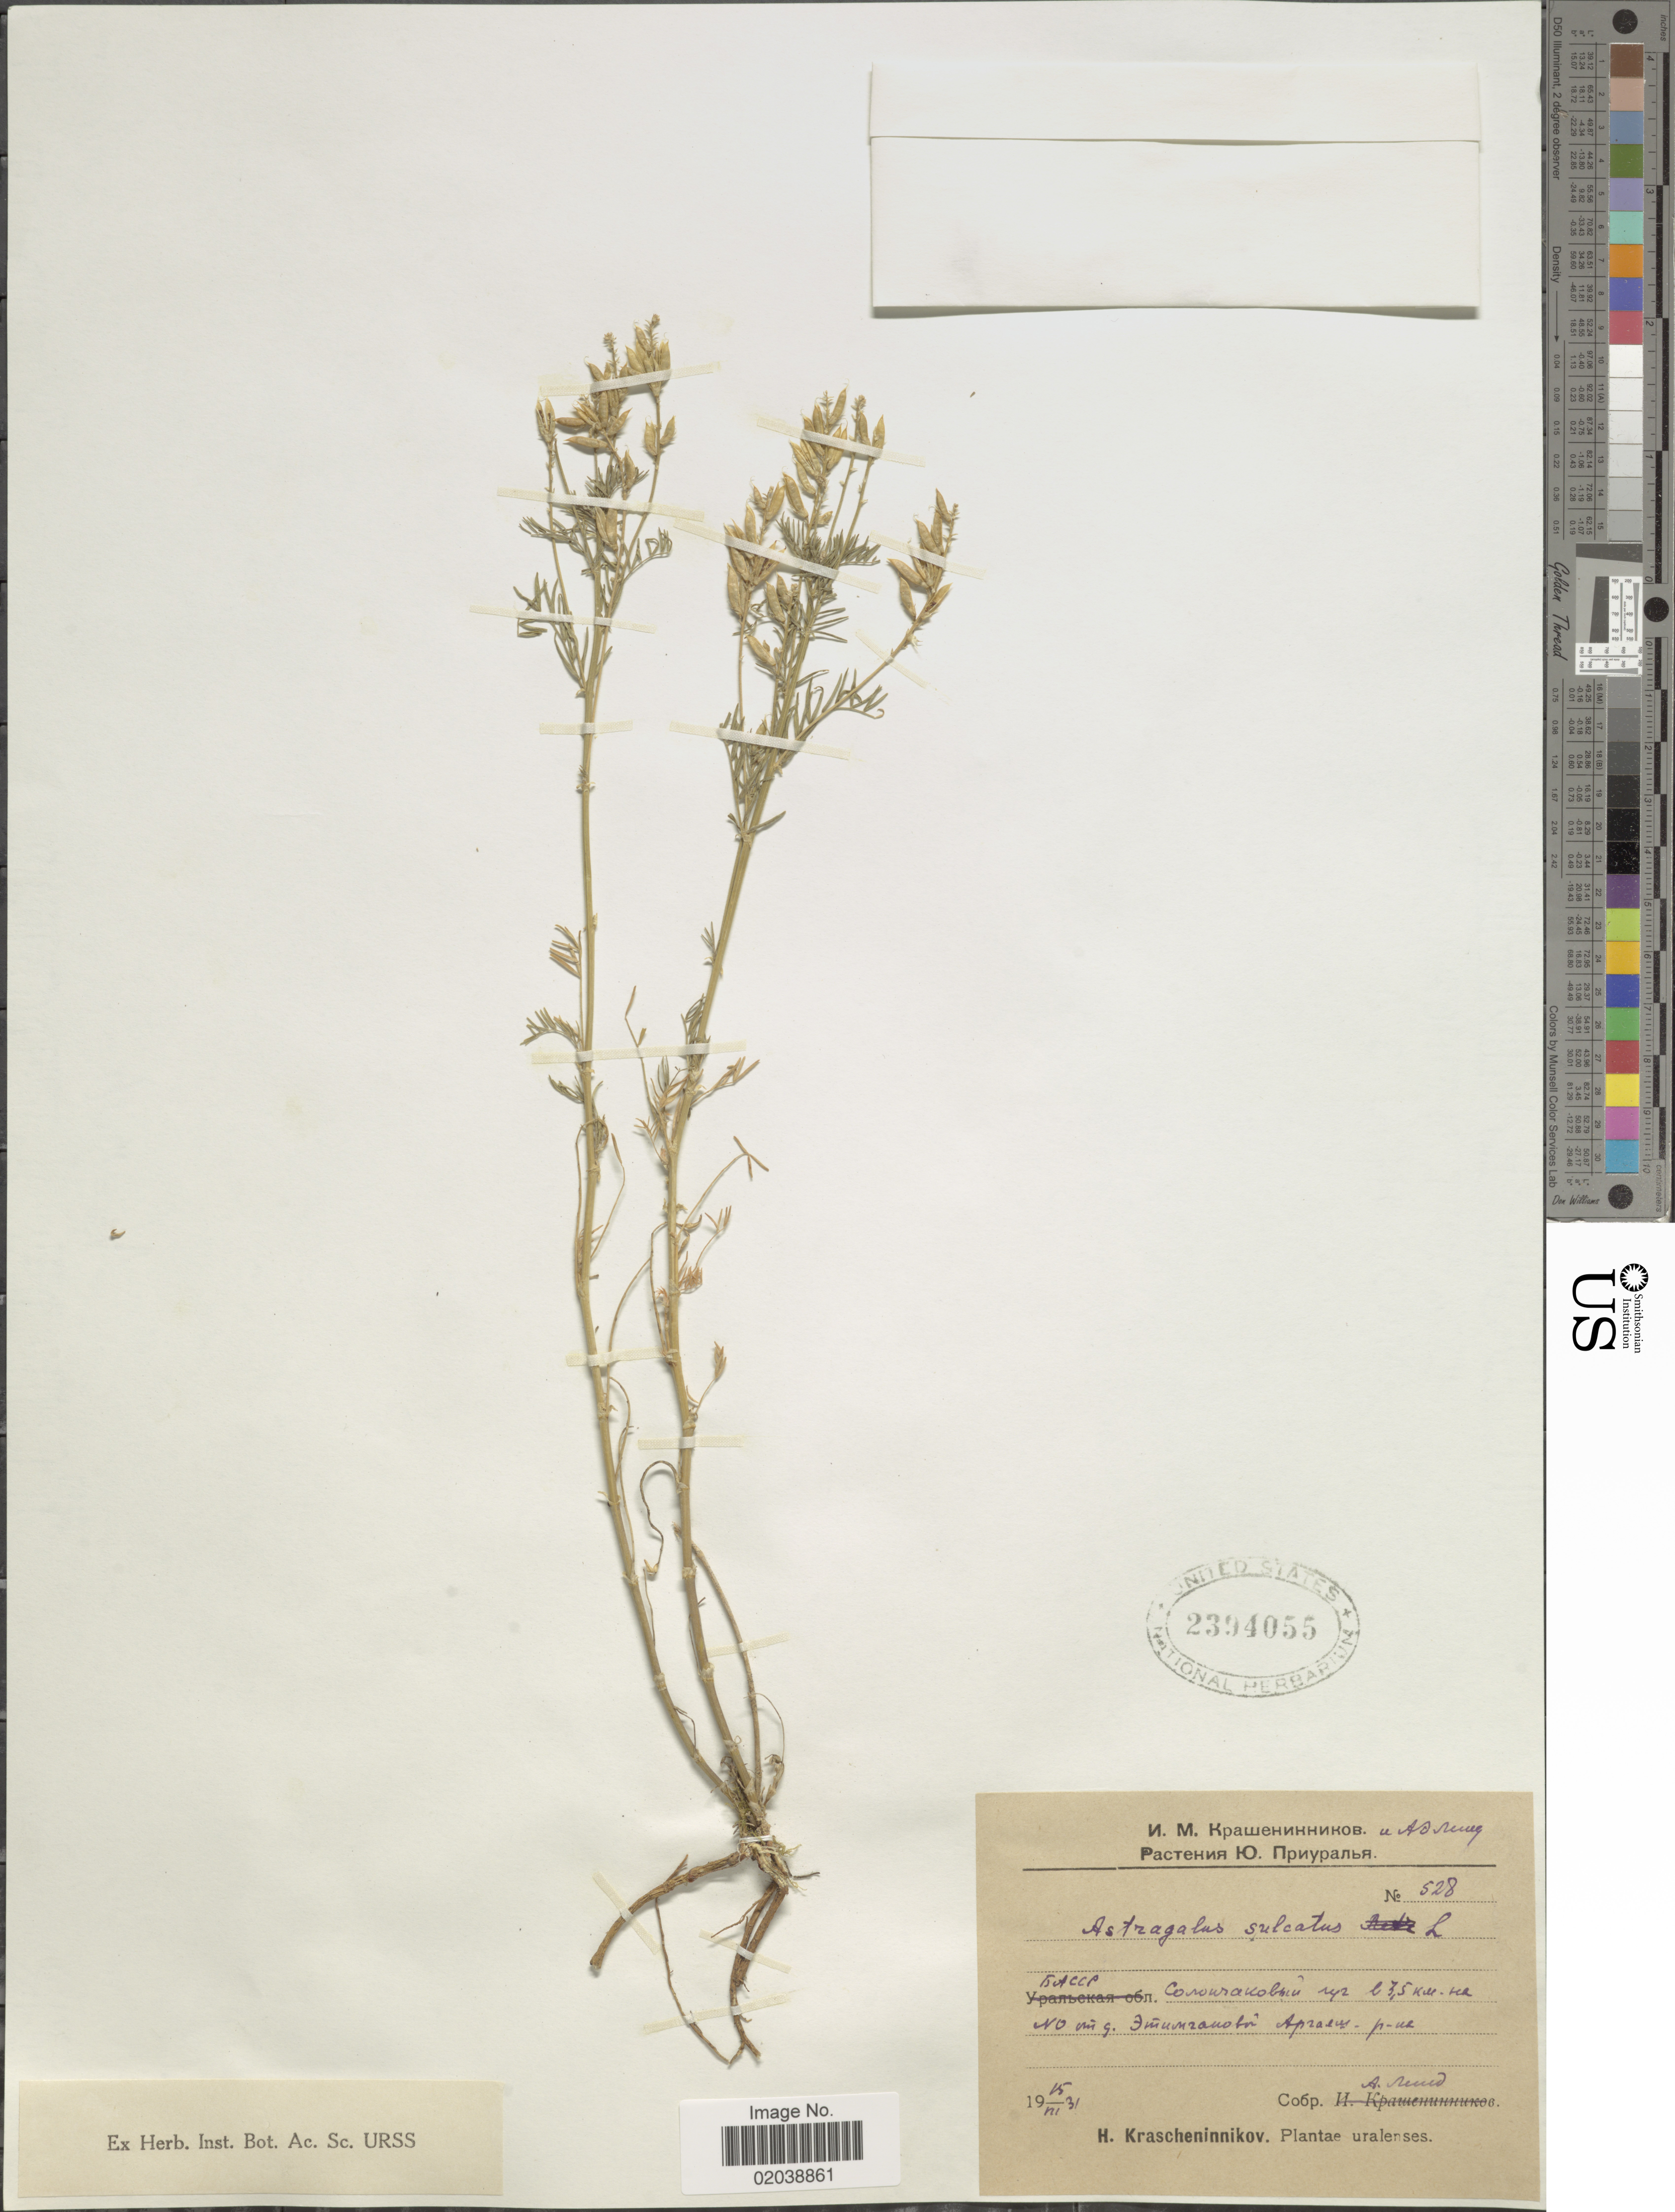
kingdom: Plantae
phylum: Tracheophyta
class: Magnoliopsida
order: Fabales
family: Fabaceae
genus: Astragalus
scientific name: Astragalus sulcatus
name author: L.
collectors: H. Krascheninnikov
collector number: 528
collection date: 1931-07-15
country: Russian Federation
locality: Argayashsky District, Chelyabinsk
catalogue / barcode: US 2394055